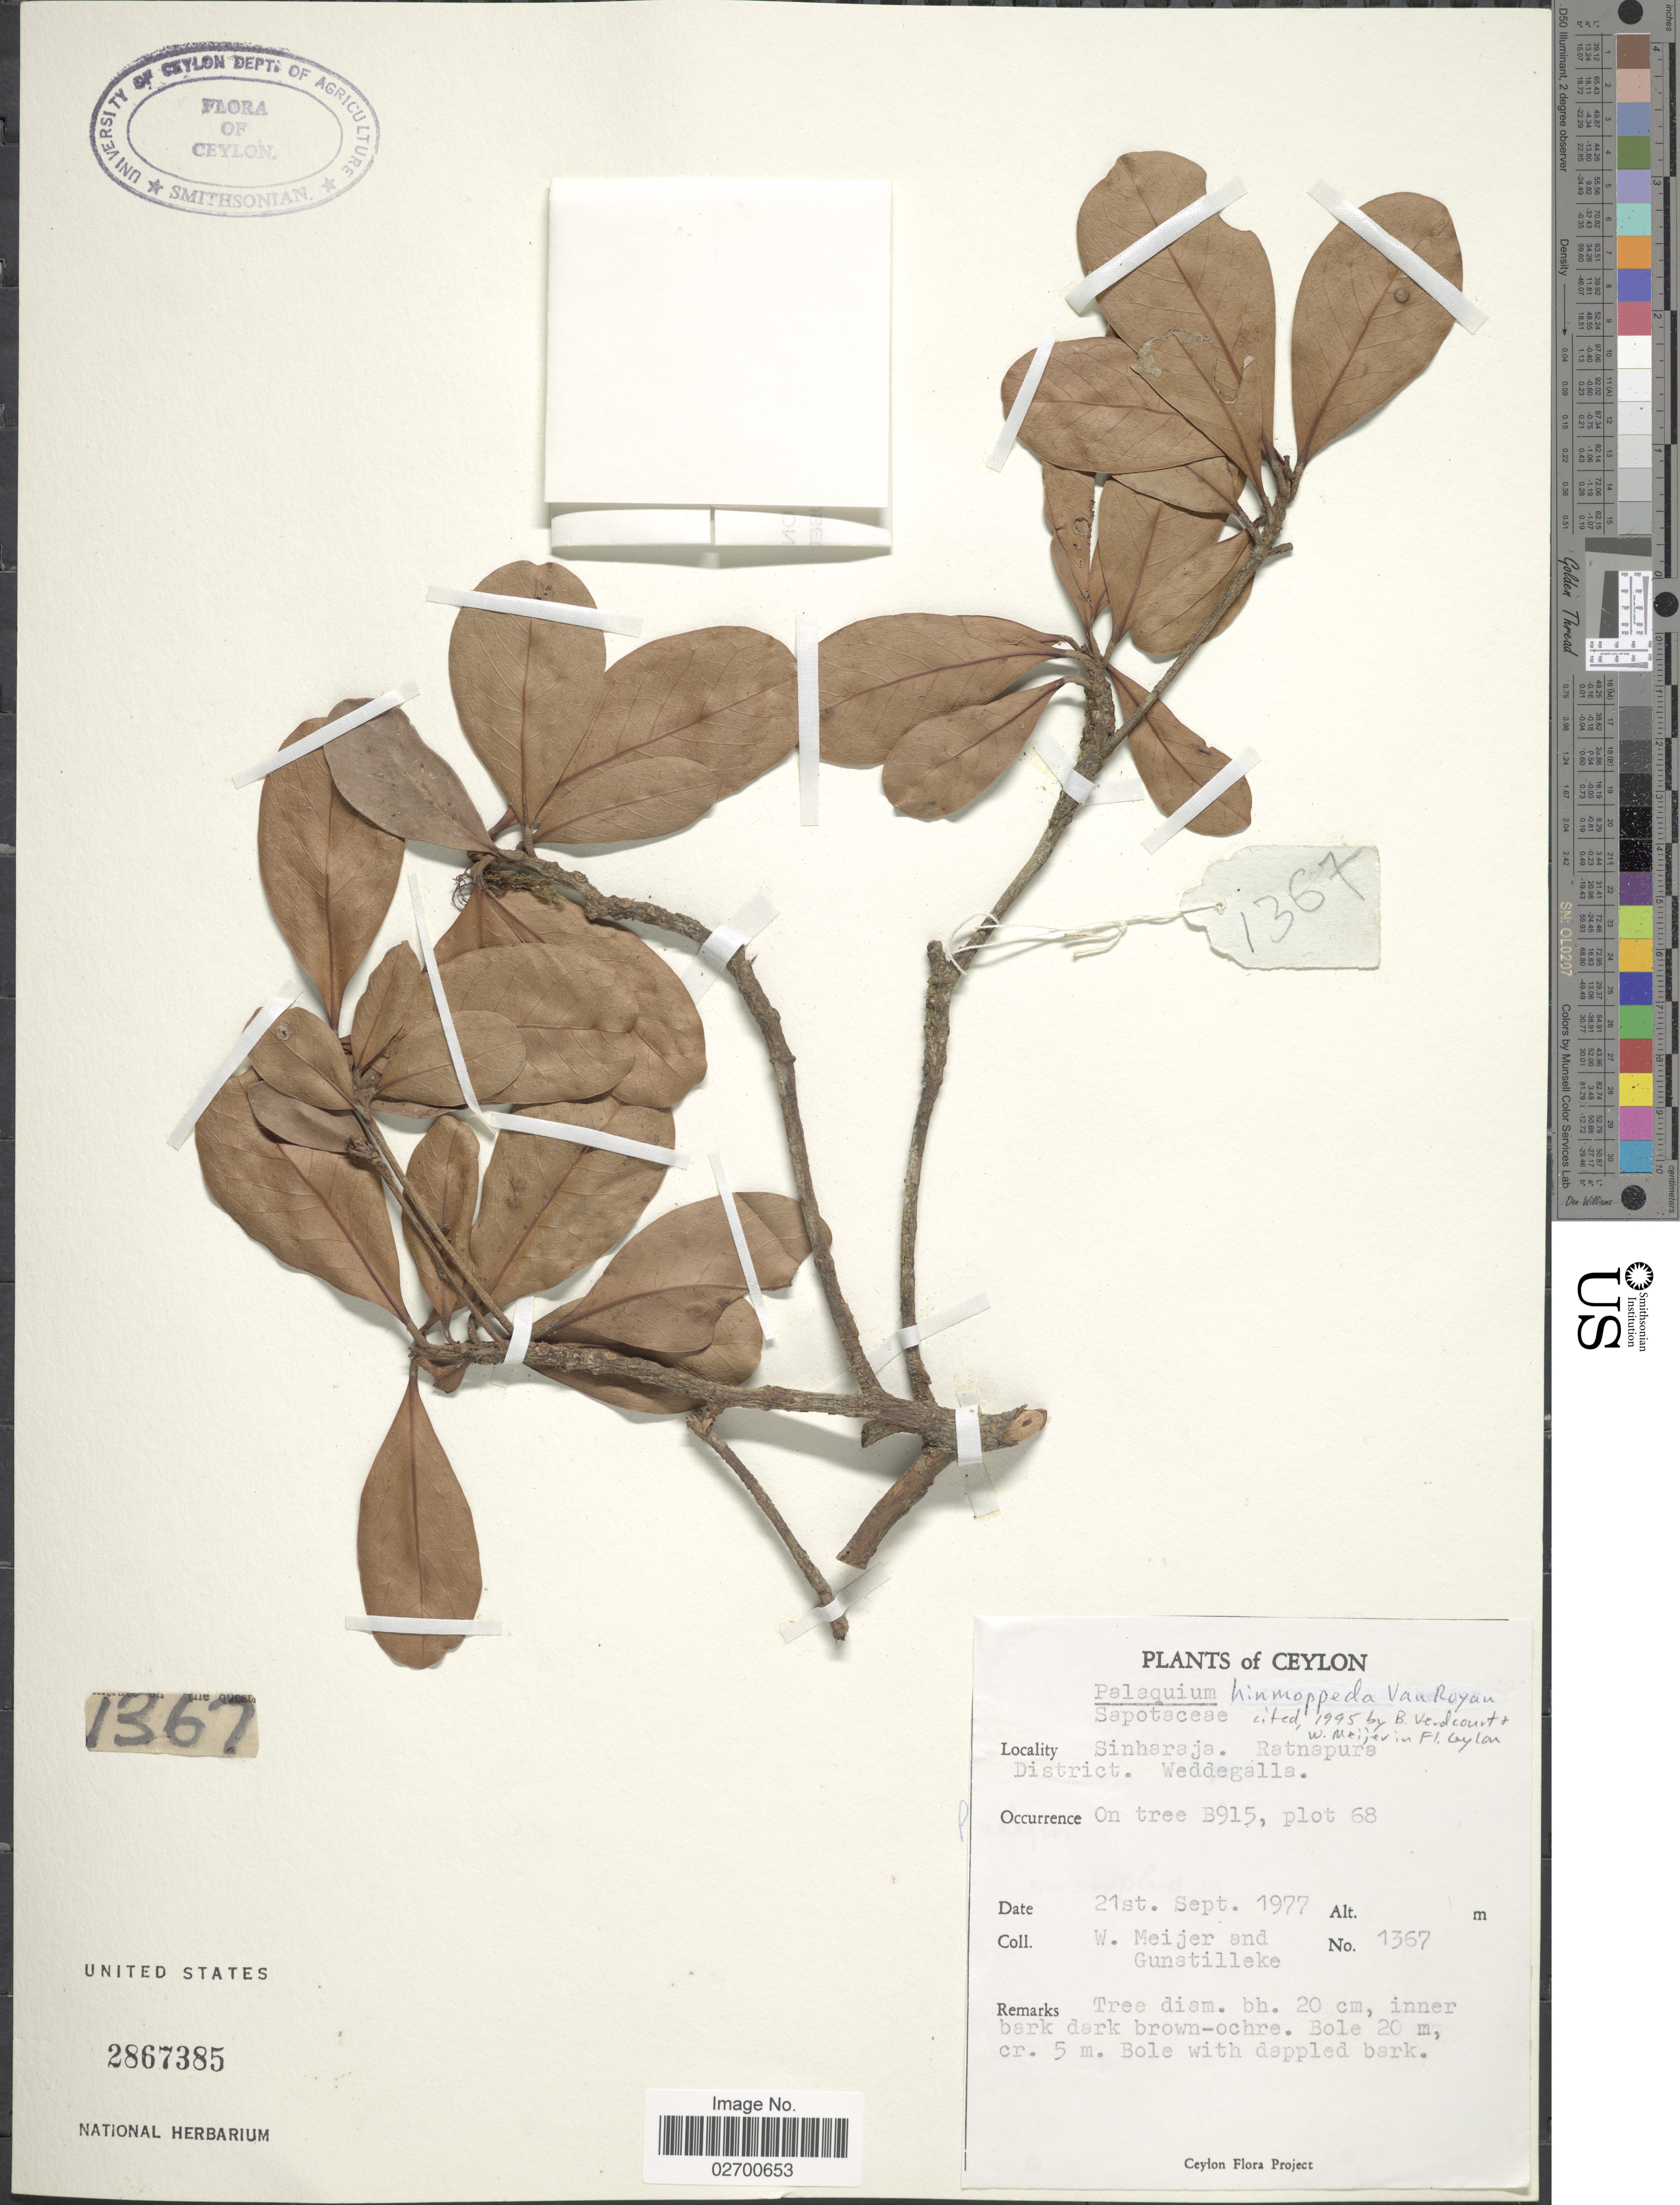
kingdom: Plantae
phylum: Tracheophyta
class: Magnoliopsida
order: Ericales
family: Sapotaceae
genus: Palaquium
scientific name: Palaquium hinmolpedda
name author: P. Royen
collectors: W. Meijer & -- Gunatilleke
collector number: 1367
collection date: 1977-09-21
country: Sri Lanka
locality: Ceylon, Sinharaja. Ratnapura District. Weddegalla, On tree B915, plot 68.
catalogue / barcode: US 2867385